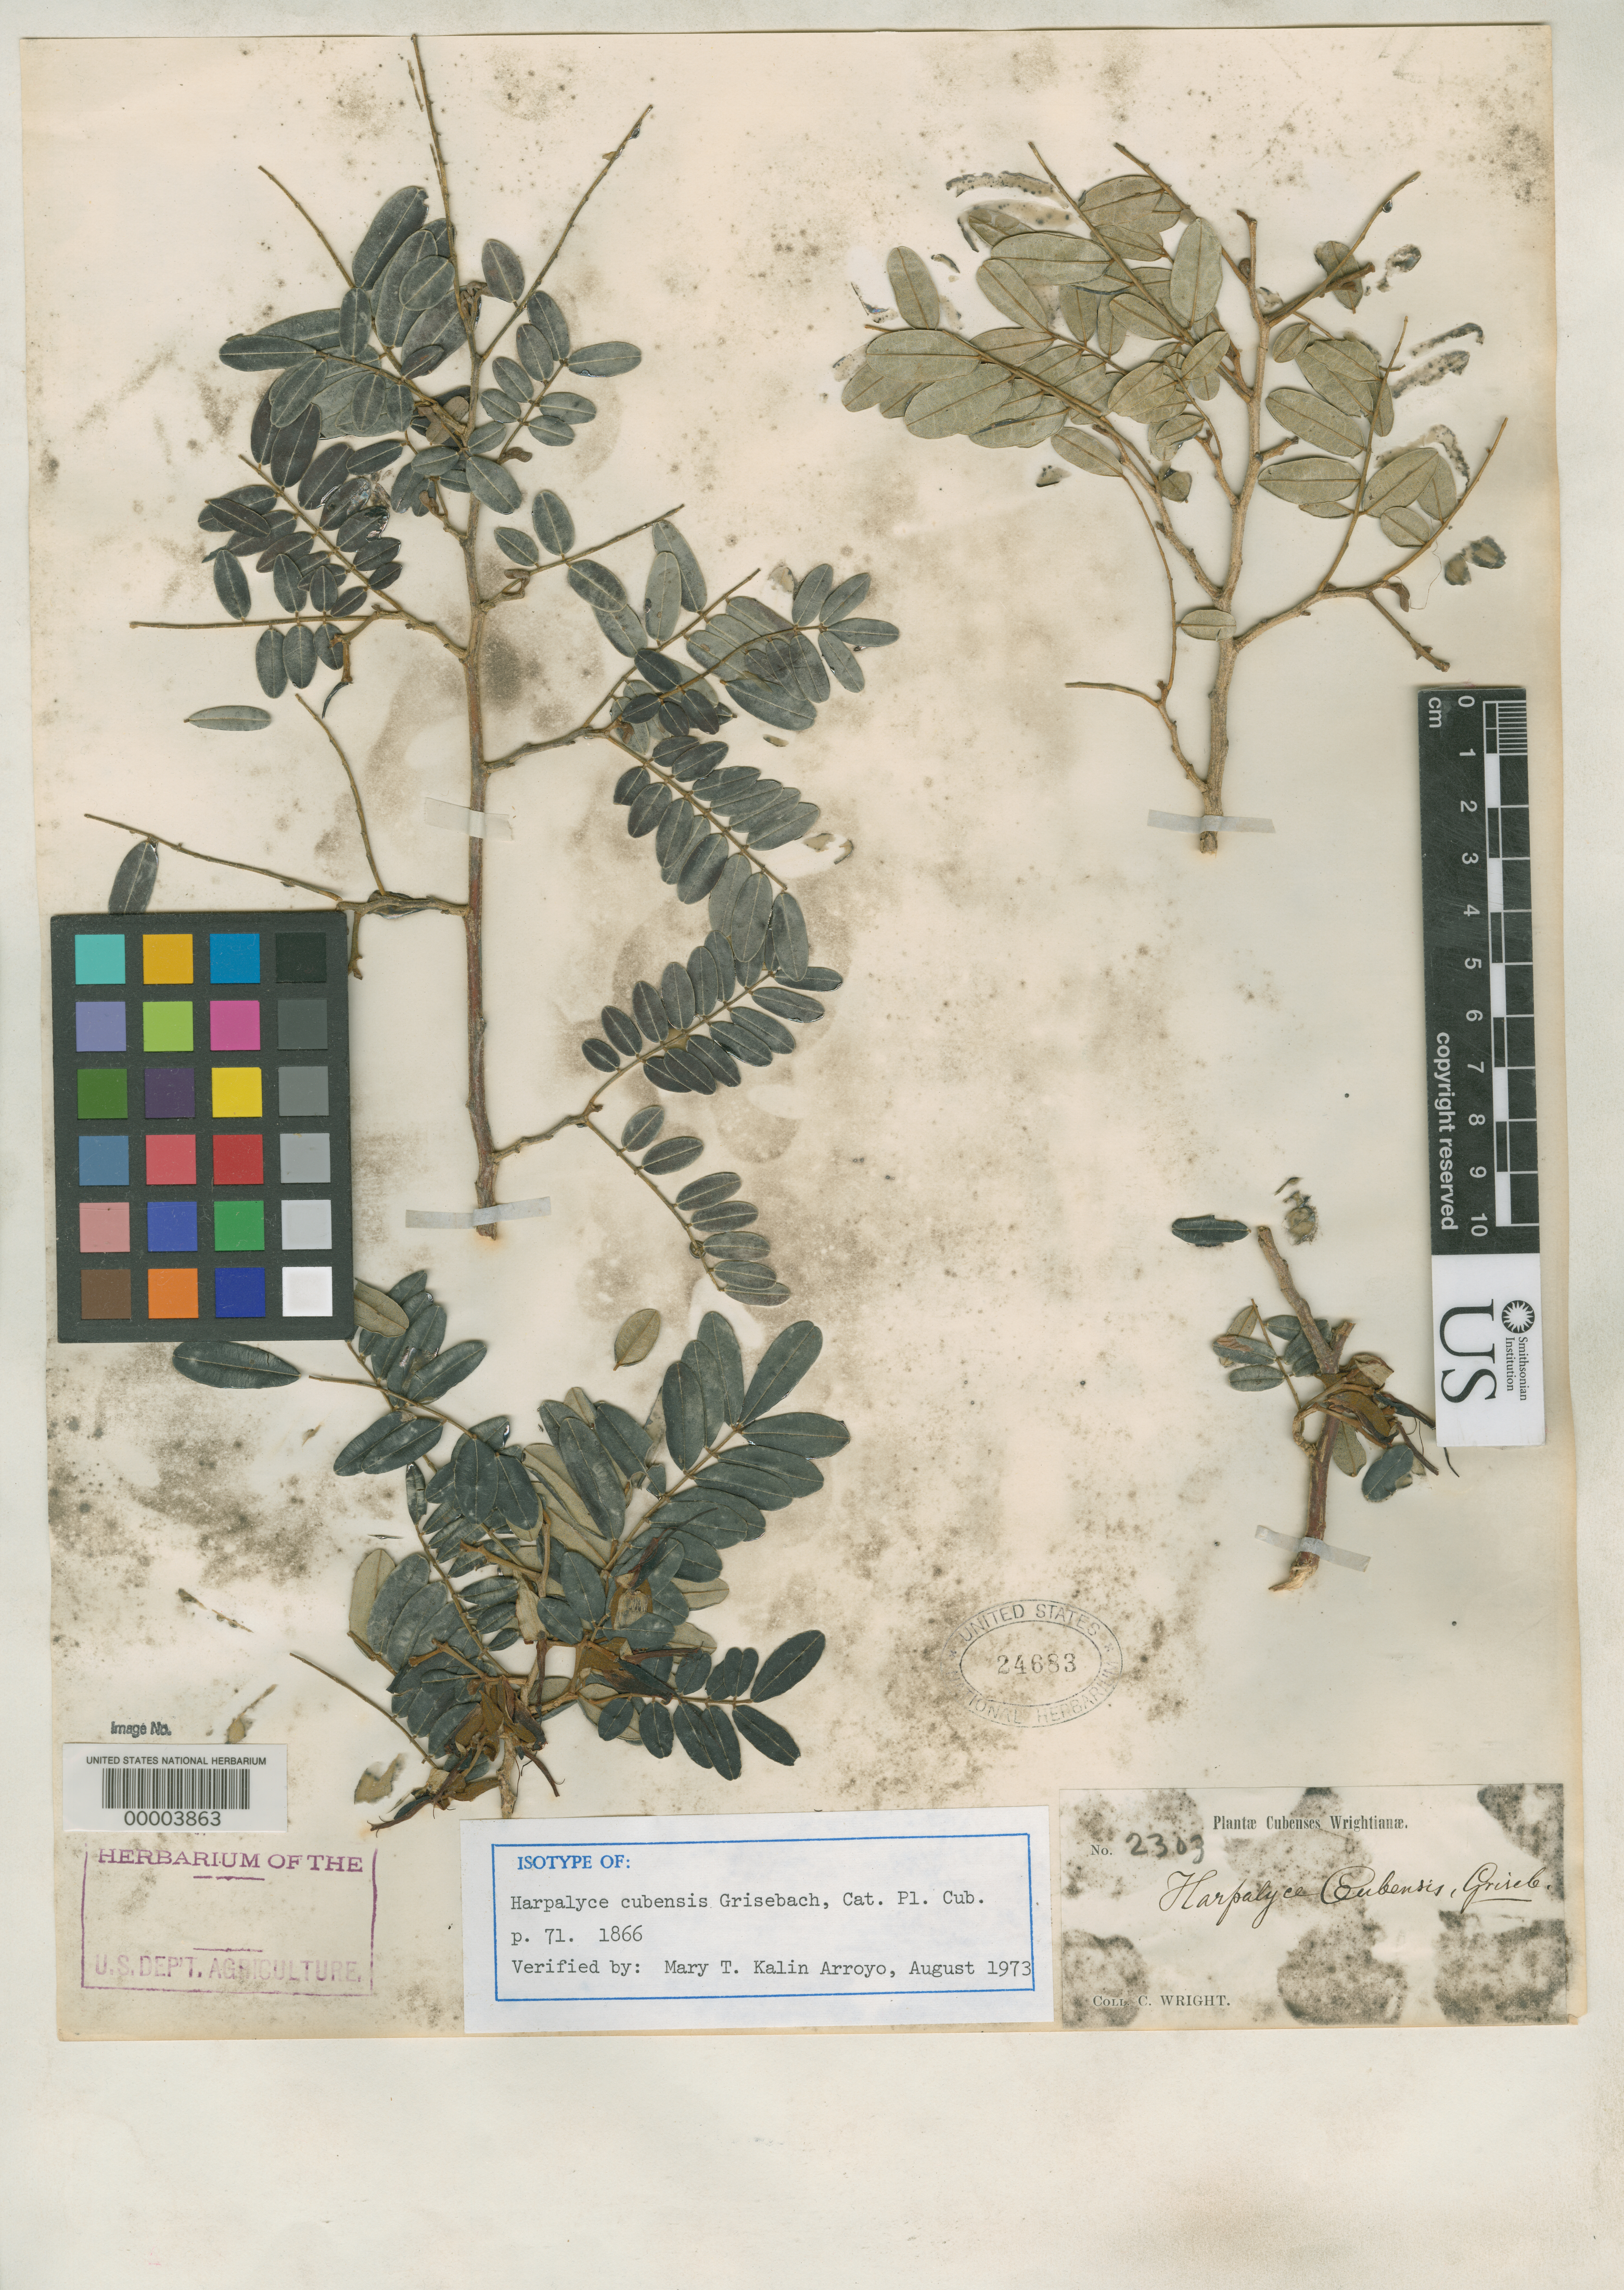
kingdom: Plantae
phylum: Tracheophyta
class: Magnoliopsida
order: Fabales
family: Fabaceae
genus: Harpalyce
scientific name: Harpalyce cubensis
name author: Griseb.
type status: Isotype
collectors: C. Wright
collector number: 2303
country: Cuba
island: Greater Antilles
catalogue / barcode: US 24683